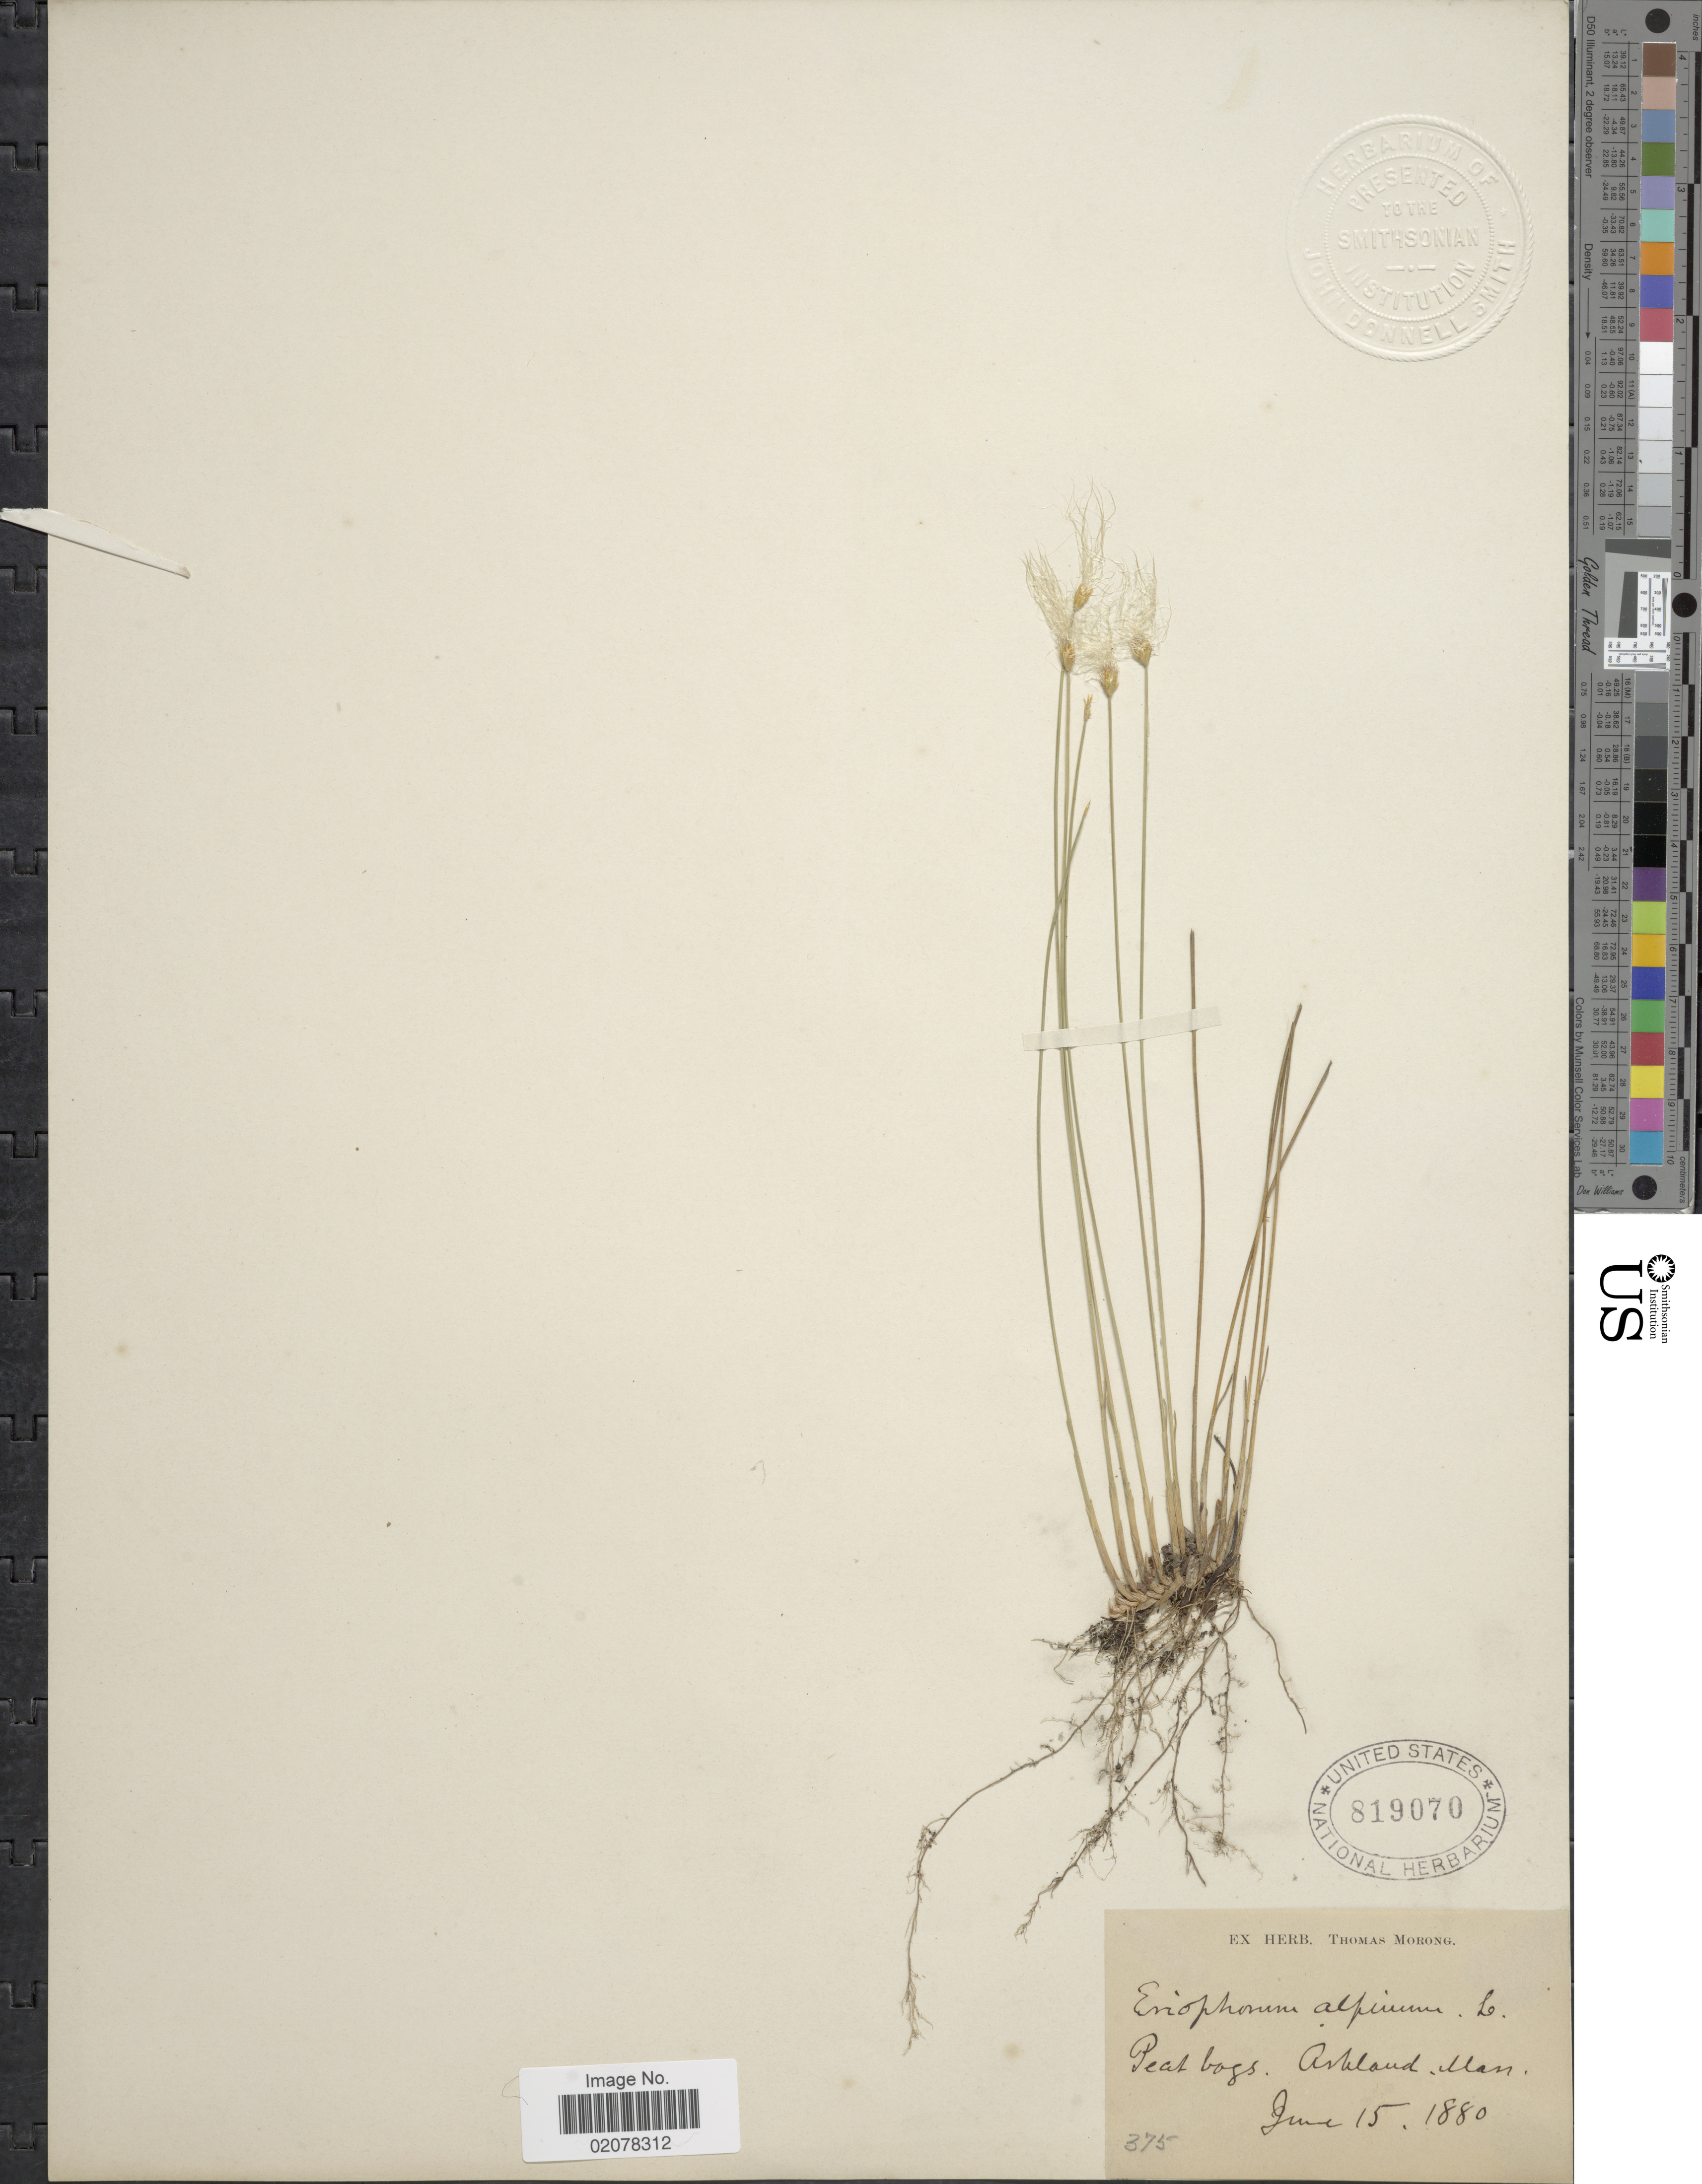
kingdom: Plantae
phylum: Tracheophyta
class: Liliopsida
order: Poales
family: Cyperaceae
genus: Trichophorum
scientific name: Trichophorum alpinum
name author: (L.) Pers.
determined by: Strong, M. T., (US), Smithsonian Institution - National Museum of Natural History (UNITED STATES)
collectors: ex Herb. T. Morong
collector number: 375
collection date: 1880-06-15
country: United States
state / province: Massachusetts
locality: Peak bogs, Arkland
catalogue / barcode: US 819070